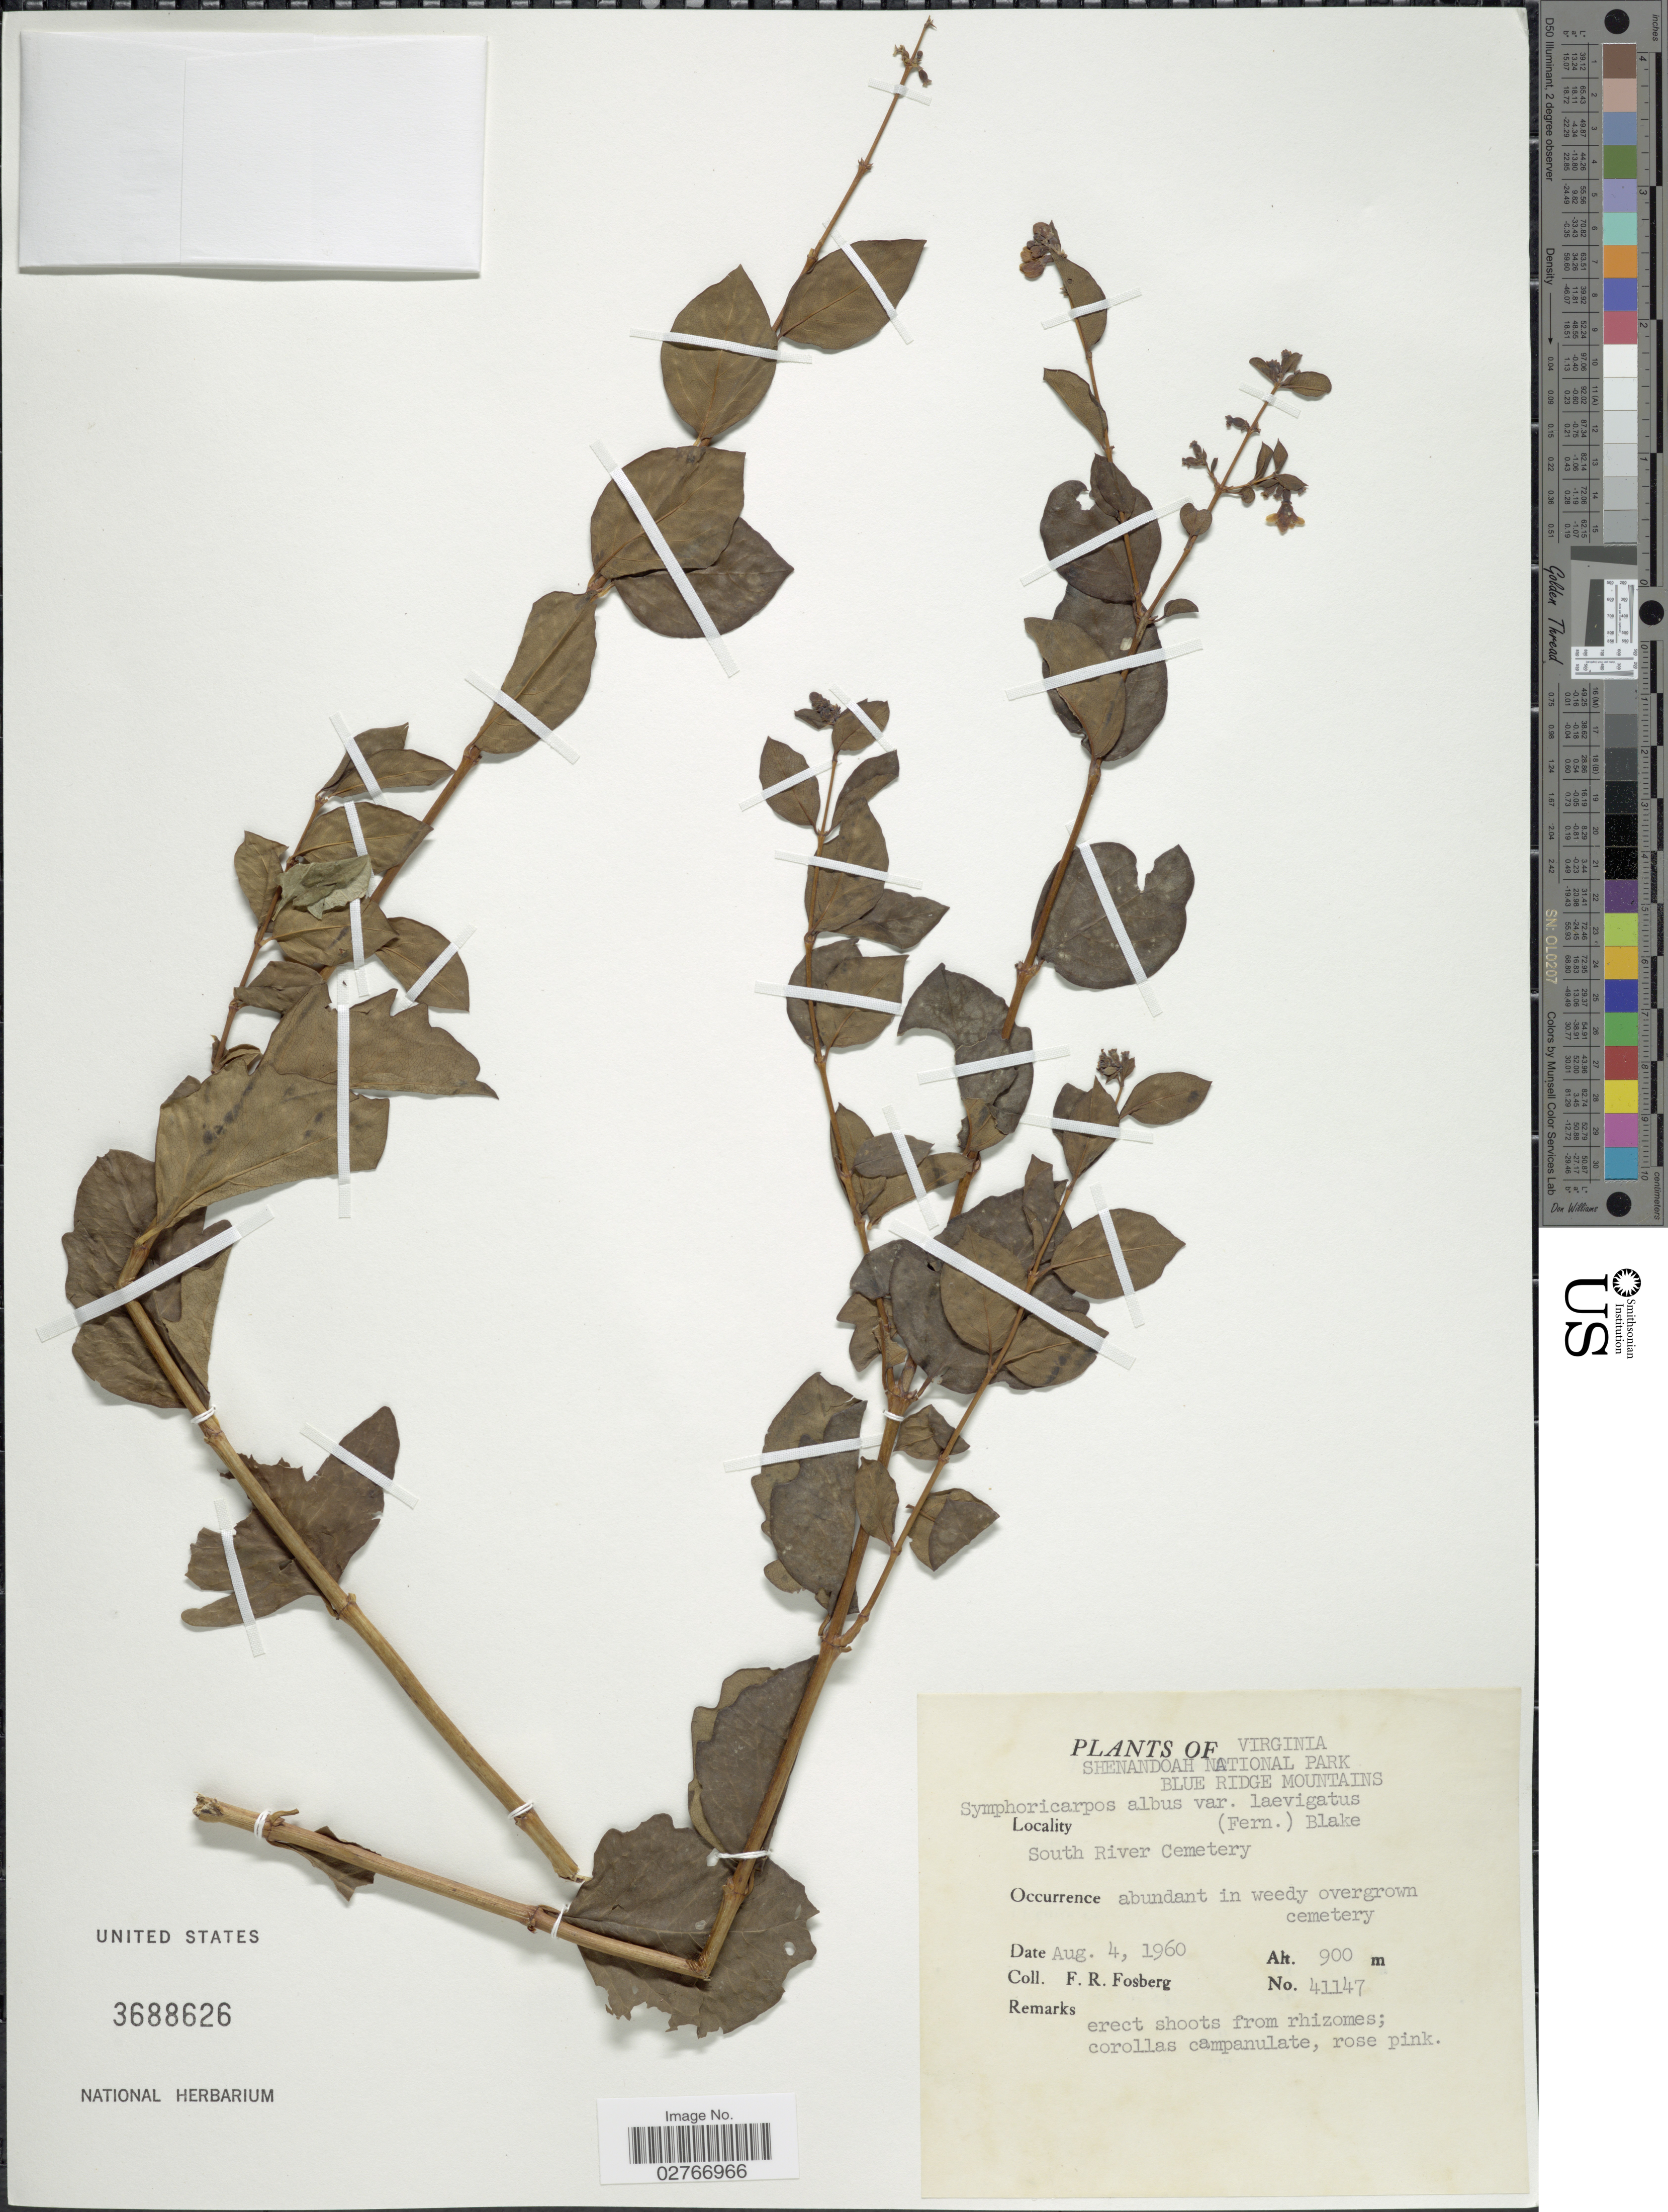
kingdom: Plantae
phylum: Tracheophyta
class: Magnoliopsida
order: Dipsacales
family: Caprifoliaceae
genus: Symphoricarpos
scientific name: Symphoricarpos albus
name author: (L.) S.F. Blake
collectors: F. R. Fosberg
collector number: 41147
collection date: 1960-08-04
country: United States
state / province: Virginia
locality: Shenandoah National Park. Blue Ridge Mountains. South River Cemetery.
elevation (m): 900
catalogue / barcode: US 3688626